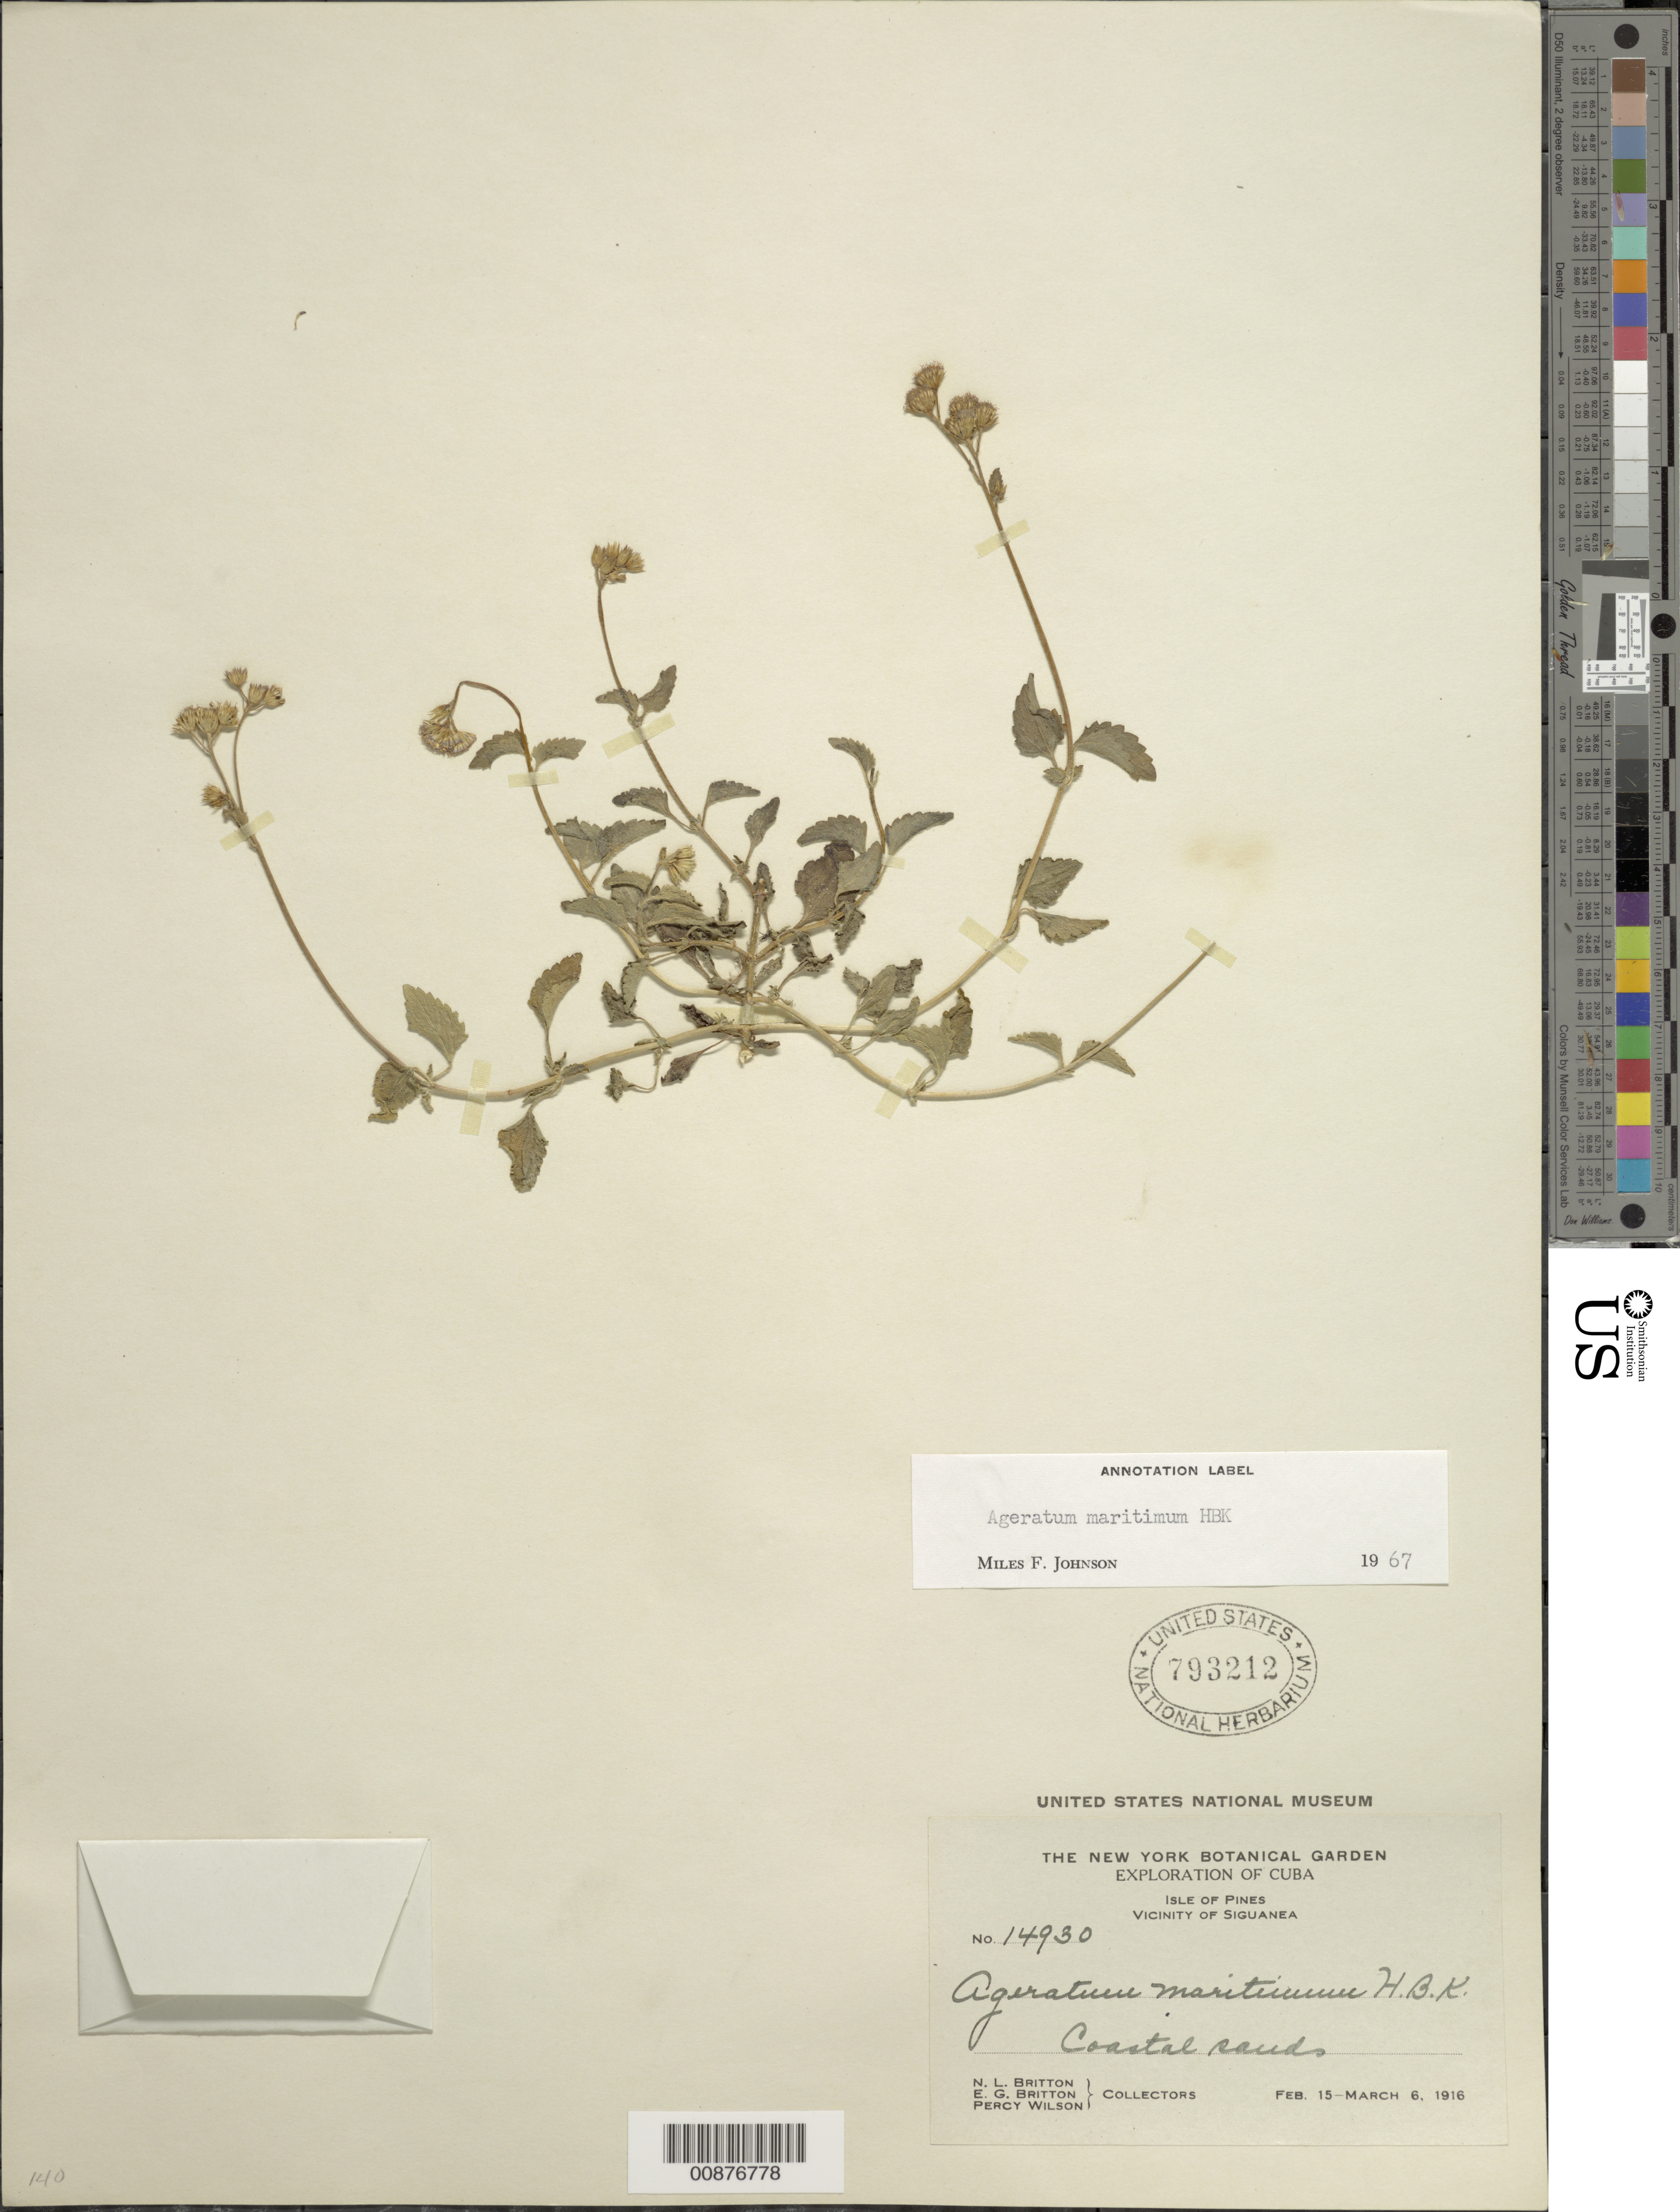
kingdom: Plantae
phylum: Tracheophyta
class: Magnoliopsida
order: Asterales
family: Asteraceae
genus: Ageratum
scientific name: Ageratum maritimum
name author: Kunth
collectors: E. G. Britton & E. G. Britton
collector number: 14930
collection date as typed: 15 Feb 1916 to 06 Mar 1916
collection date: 1916-02-15/1916-03-06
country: Cuba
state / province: Isla de La Juventud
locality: Vicinity of Siguanea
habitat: Coastal sands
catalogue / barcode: US 793212